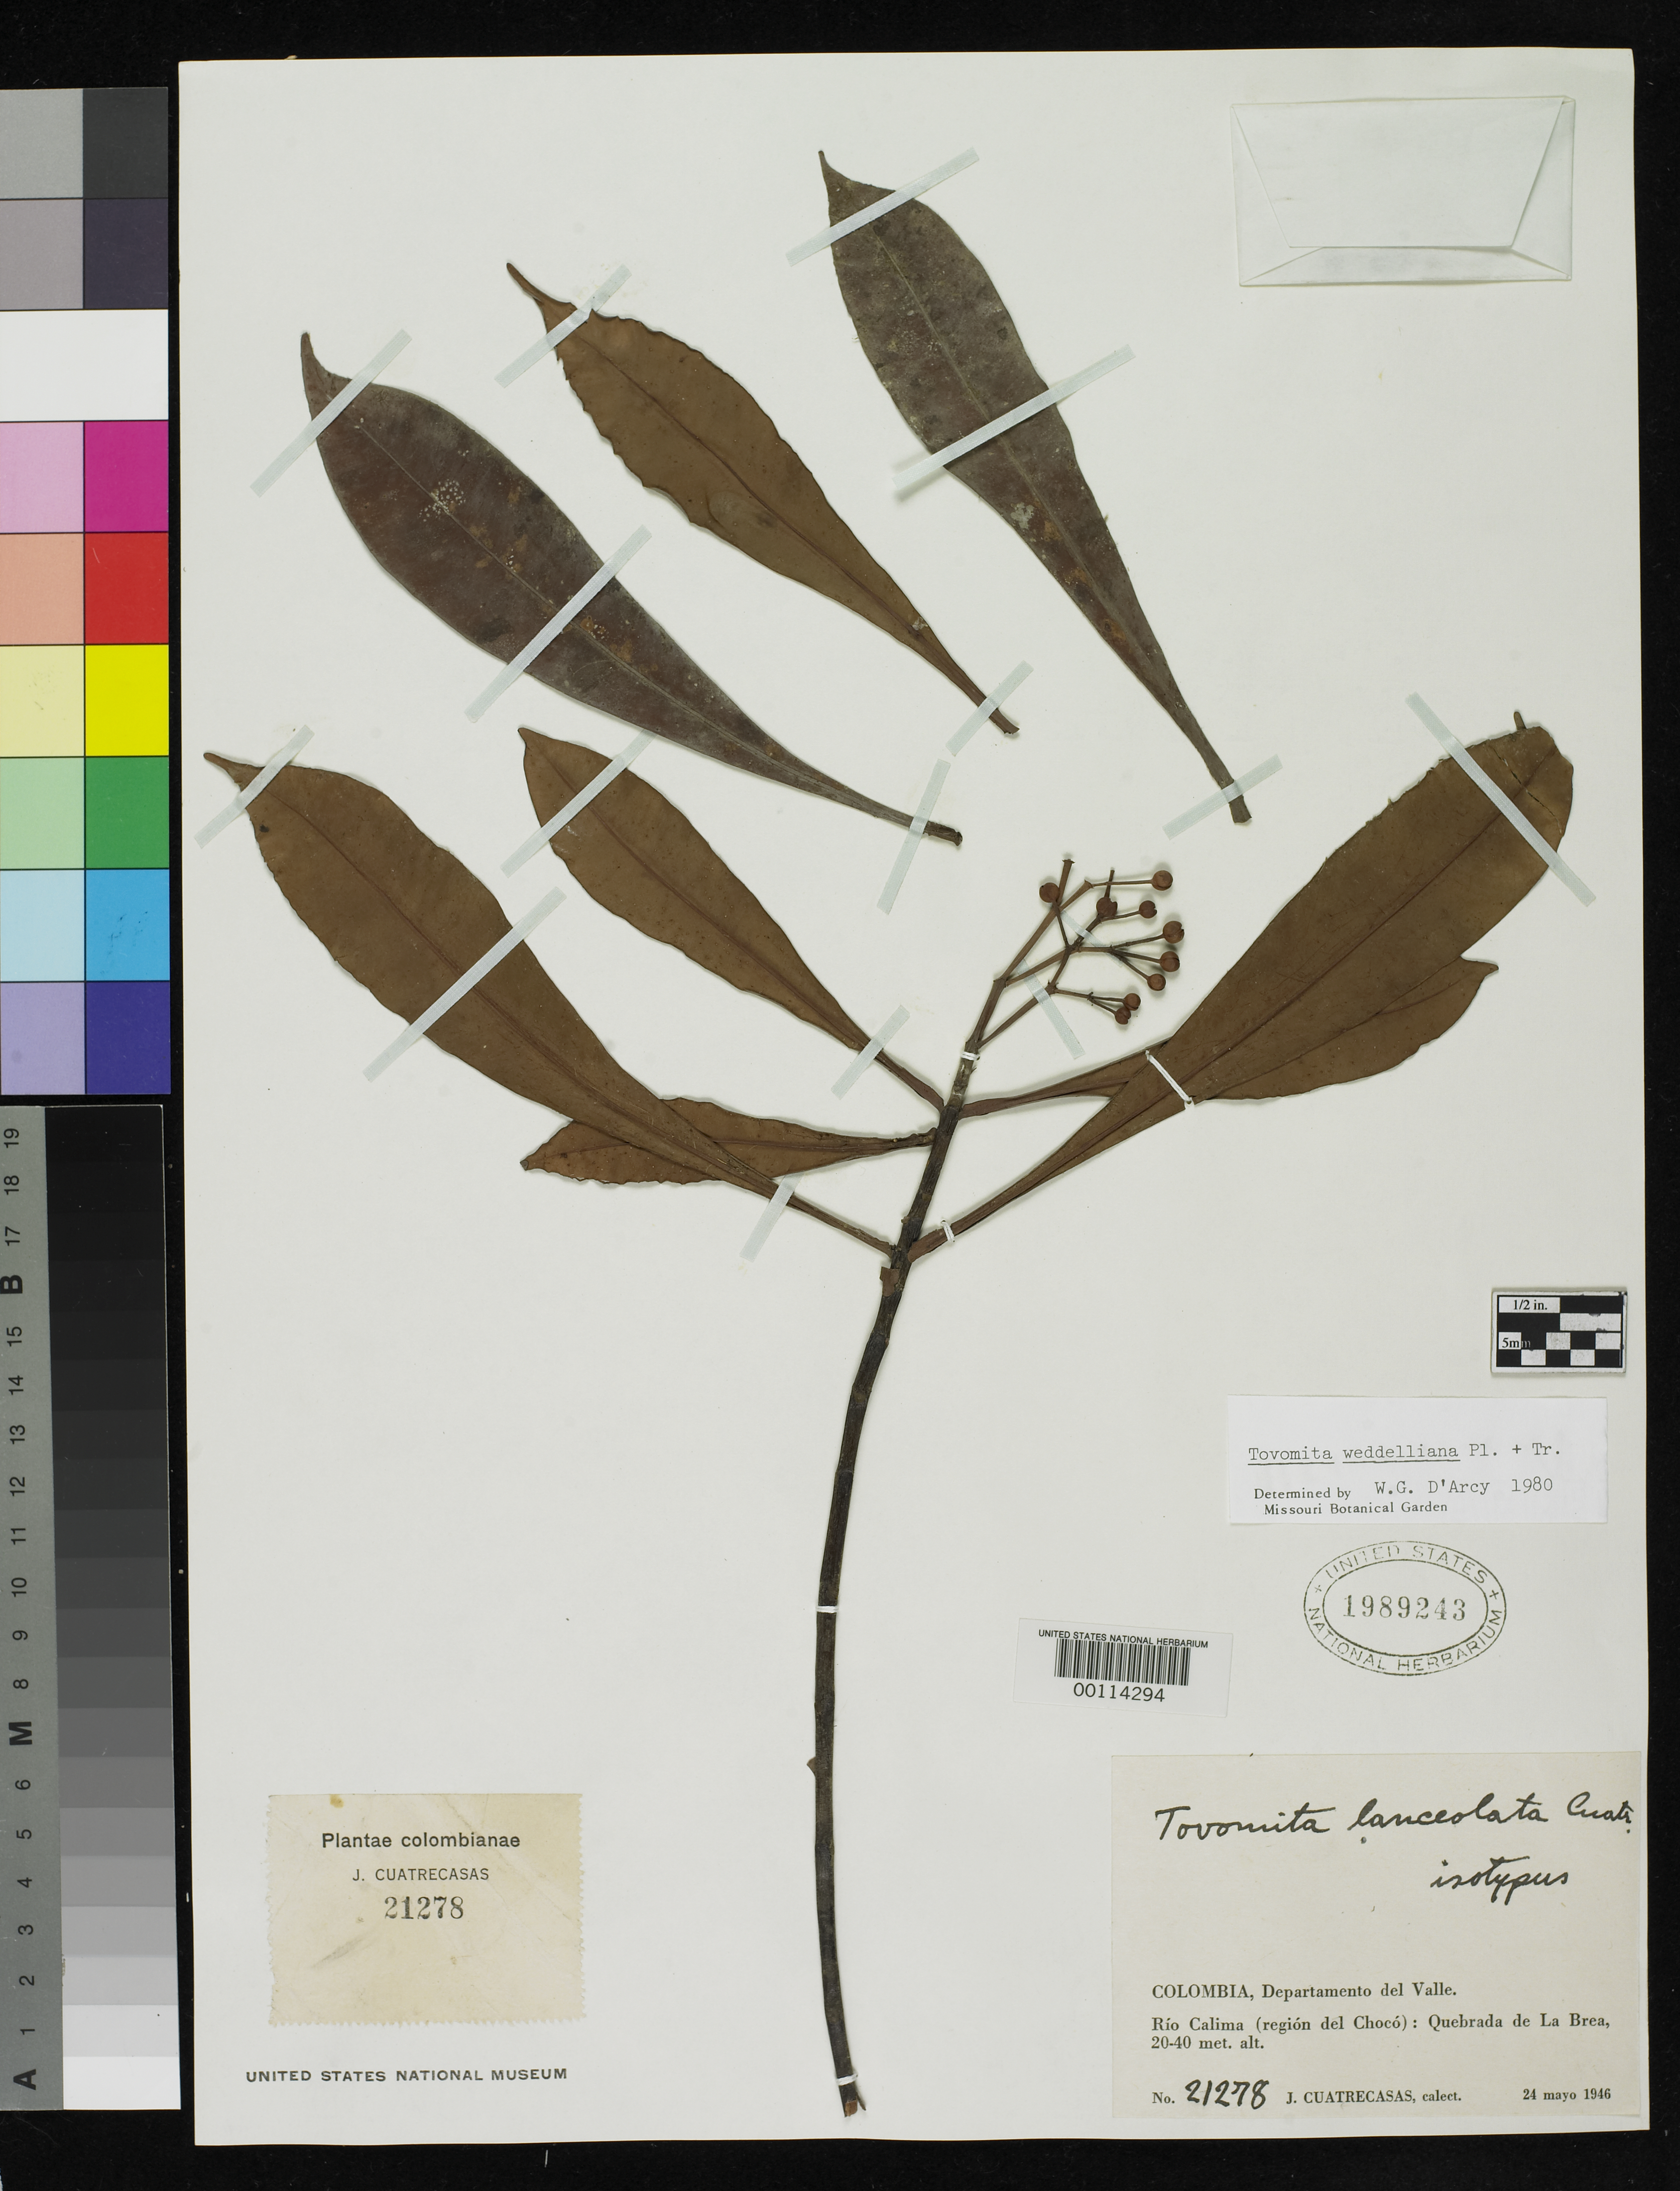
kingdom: Plantae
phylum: Tracheophyta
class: Magnoliopsida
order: Malpighiales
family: Clusiaceae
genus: Tovomita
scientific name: Tovomita lanceolata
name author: Cuatrec.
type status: Isotype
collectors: J. Cuatrecasas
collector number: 21278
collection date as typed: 20 May 1946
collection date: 1946-05-20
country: Colombia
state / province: Valle del Cauca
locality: Rio Calima, region del Choco, Quebrada de La Brea.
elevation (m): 20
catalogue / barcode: US 1989243